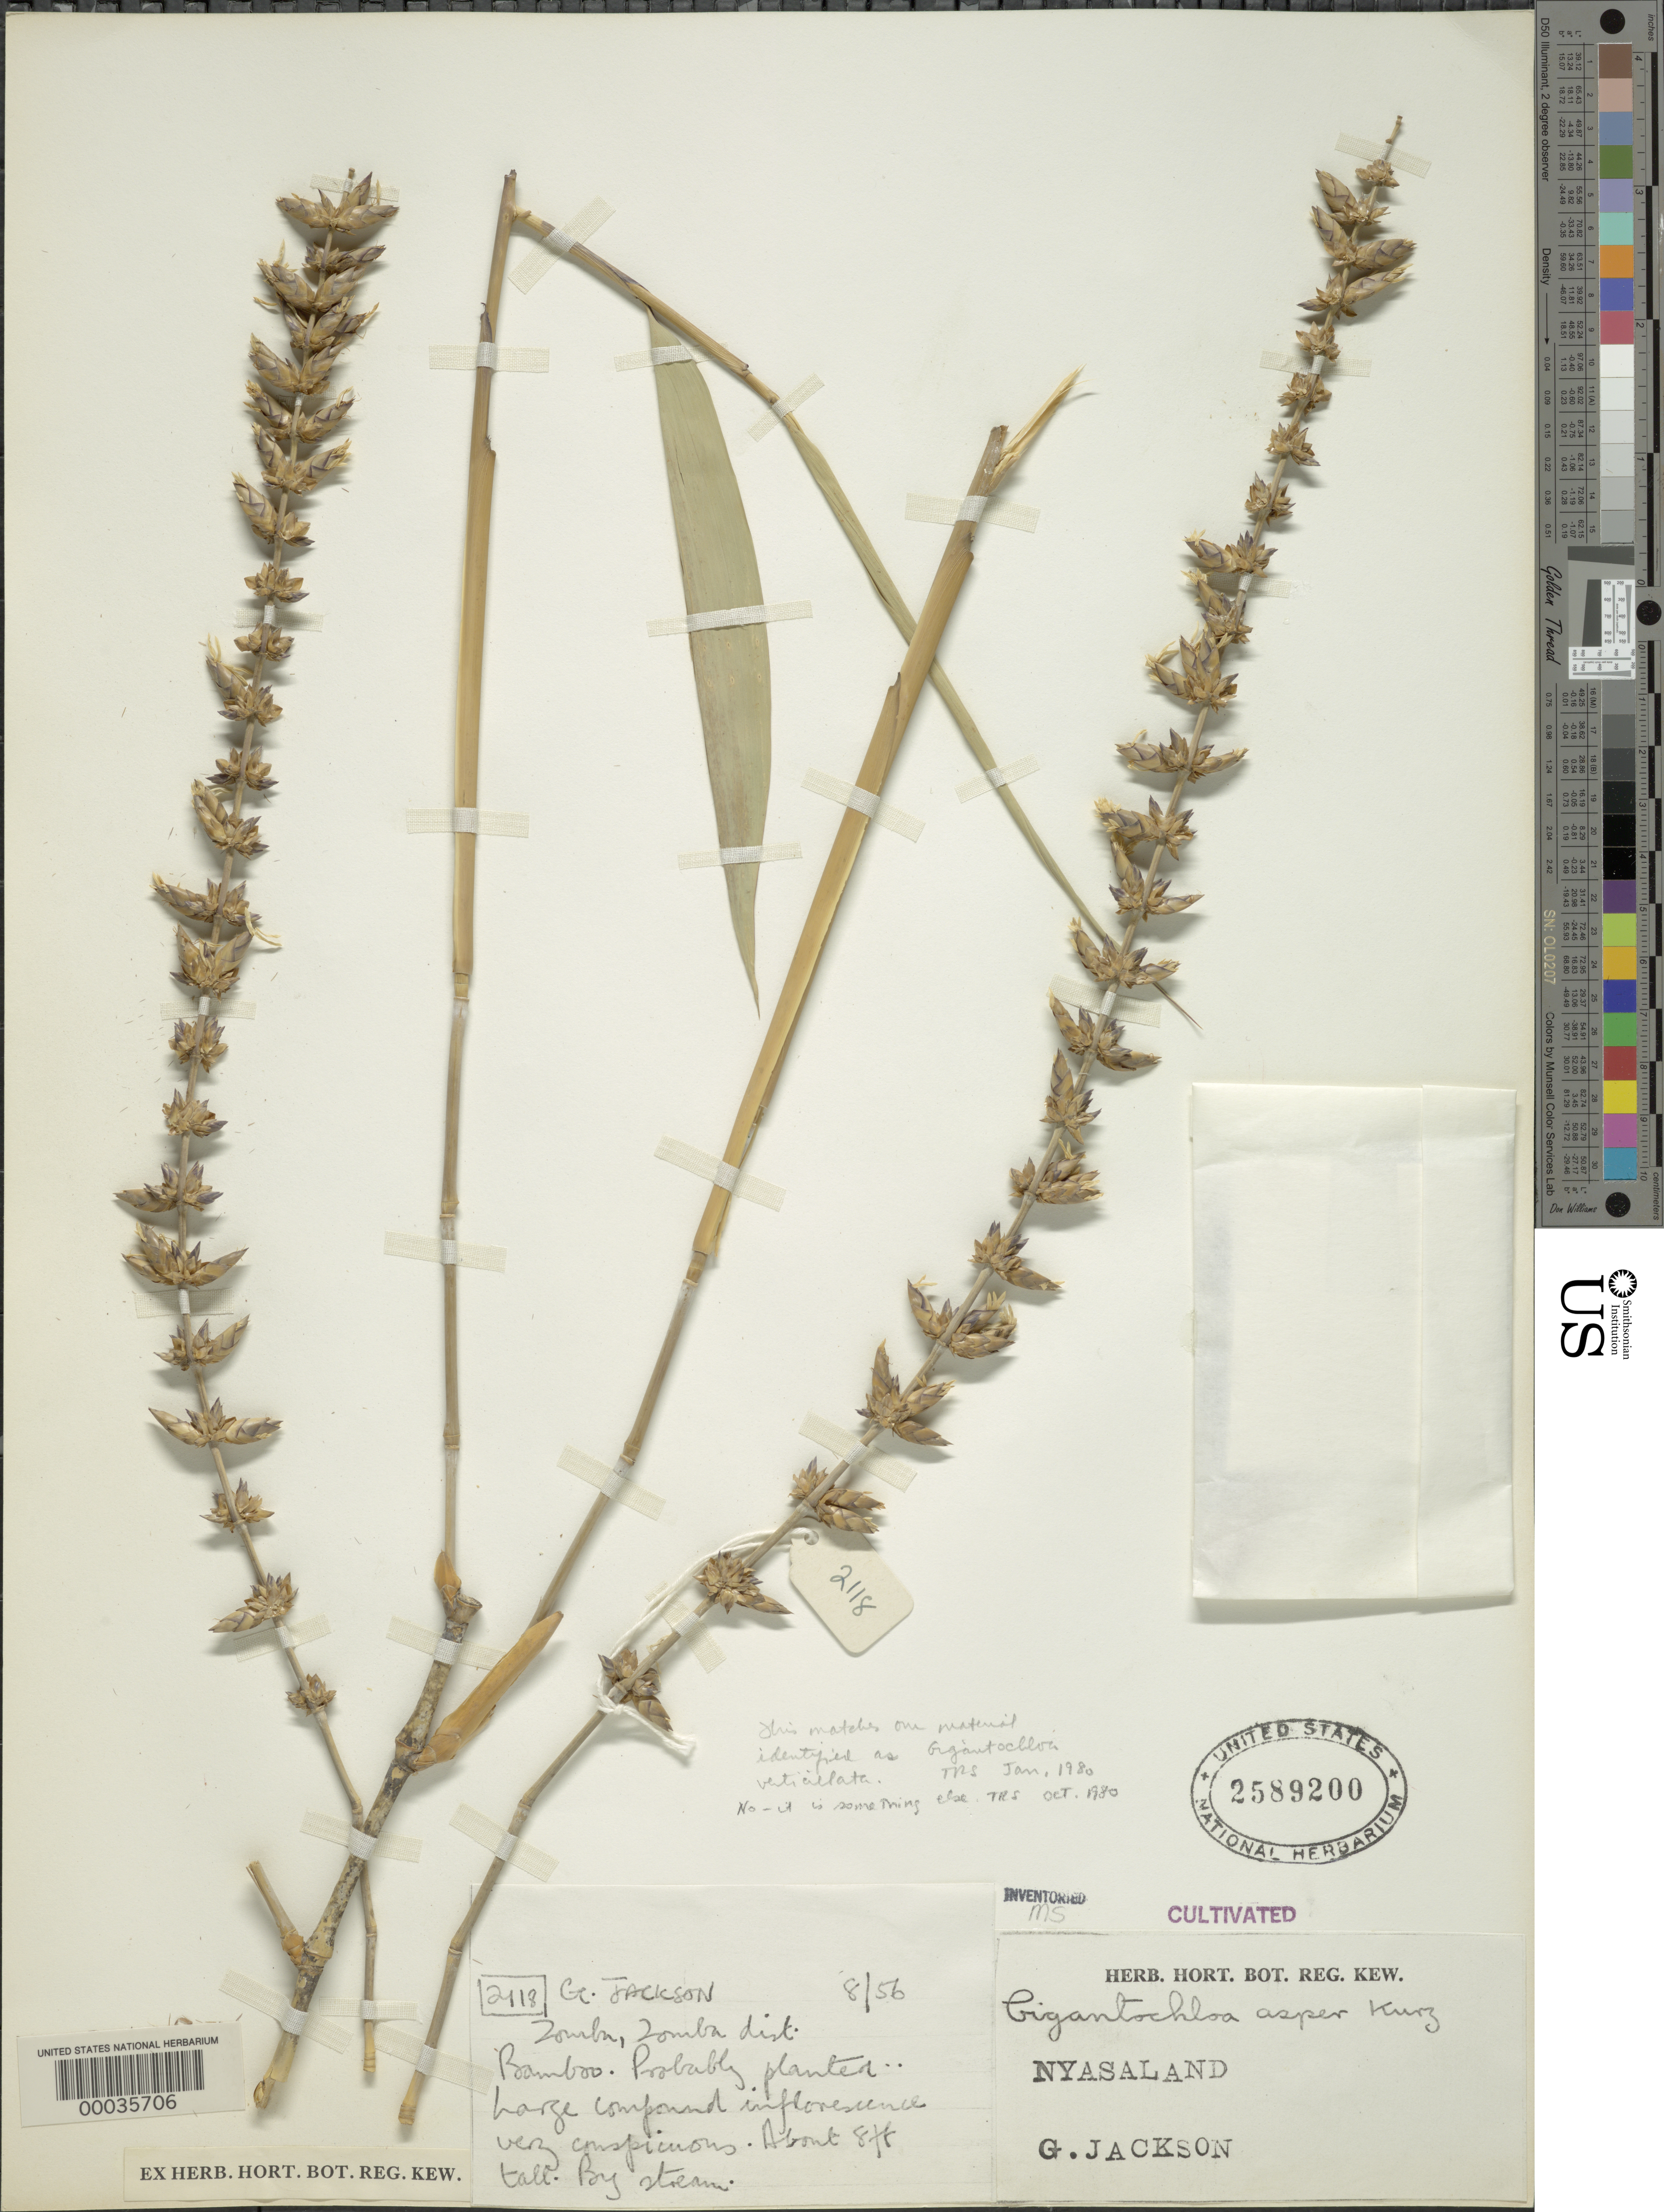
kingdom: Plantae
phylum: Tracheophyta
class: Liliopsida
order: Poales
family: Poaceae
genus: Dendrocalamus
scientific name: Dendrocalamus sp.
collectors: G. Jackson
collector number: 2118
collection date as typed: Aug 1956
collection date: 1956-08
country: Malawi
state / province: Southern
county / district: Zomba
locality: Zomba dist.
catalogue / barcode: US 2589200